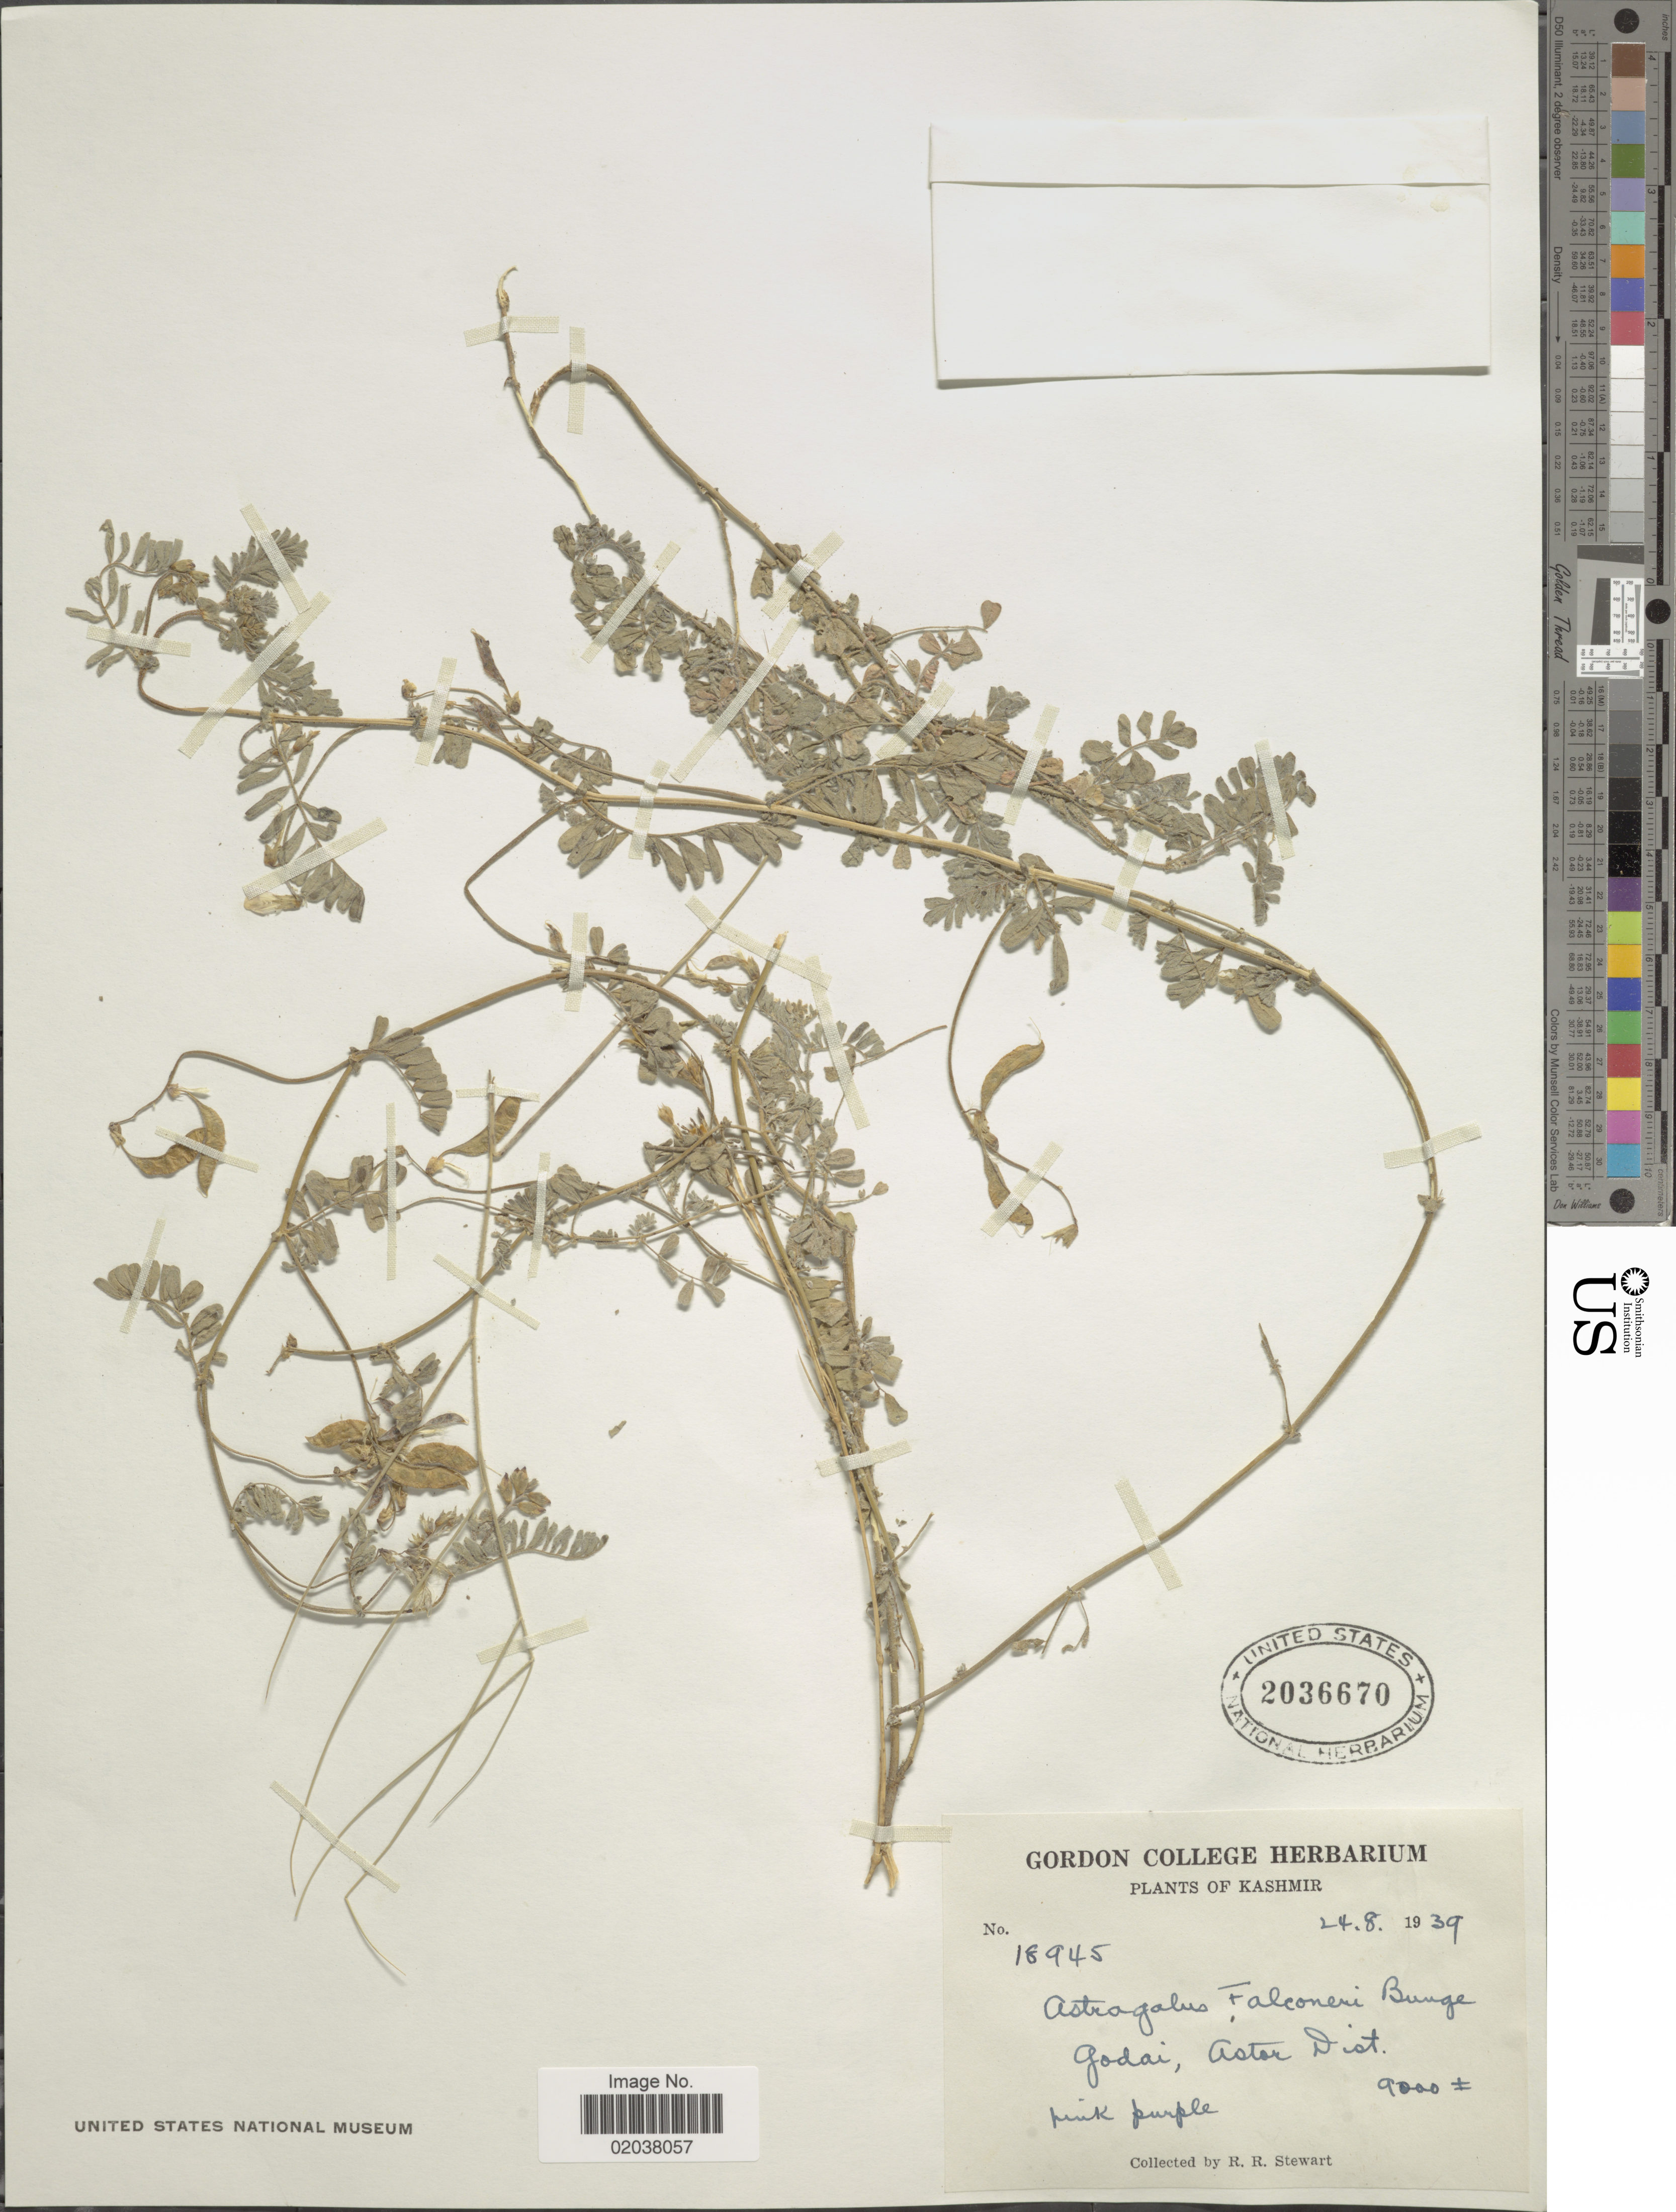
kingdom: Plantae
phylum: Tracheophyta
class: Magnoliopsida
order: Fabales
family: Fabaceae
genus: Astragalus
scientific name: Astragalus falconeri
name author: Bunge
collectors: R. R. Stewart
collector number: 18945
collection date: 1939-08-24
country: Pakistan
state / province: Gilgit-Baltistan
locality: Kashmir. Godai, Astor Dist.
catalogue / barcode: US 2036670